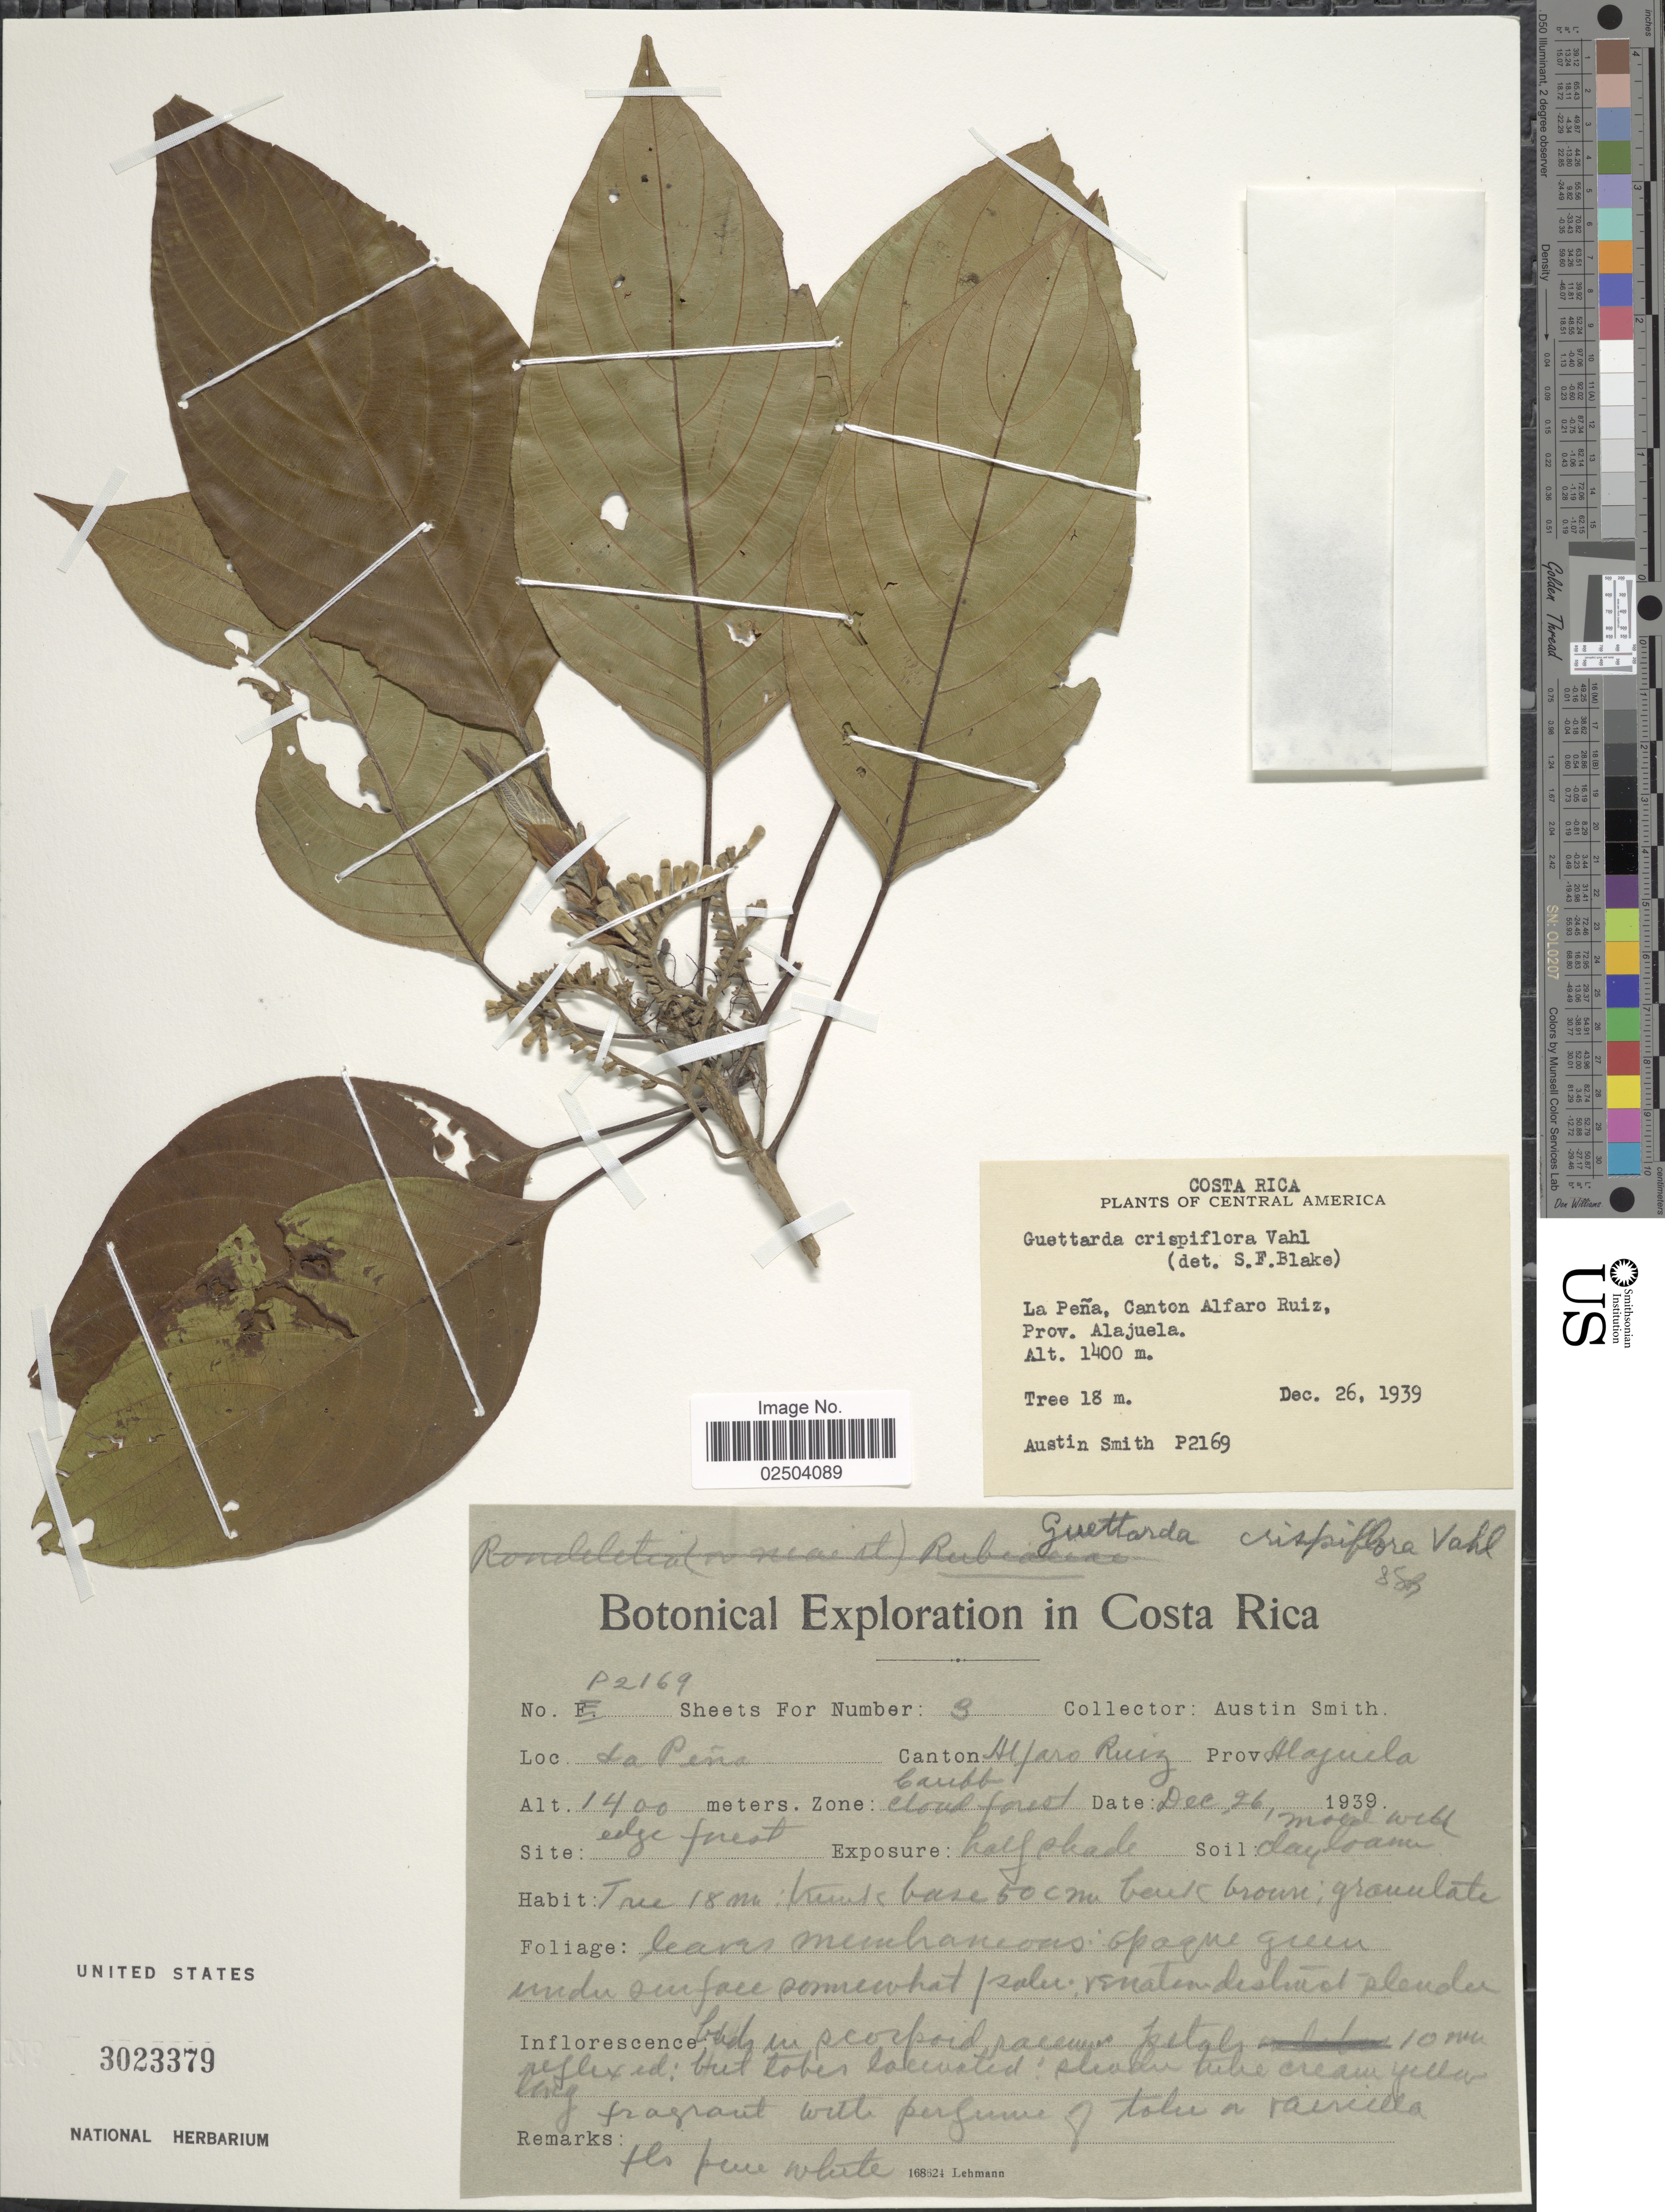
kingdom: Plantae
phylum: Tracheophyta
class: Magnoliopsida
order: Gentianales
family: Rubiaceae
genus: Guettarda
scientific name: Guettarda crispiflora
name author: Vahl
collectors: Aust P. Smith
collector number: P2169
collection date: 1939-12-26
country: Costa Rica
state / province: Alajuela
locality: La Pina. Canton: Alfaro Ruiz.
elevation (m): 1400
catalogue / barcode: US 3023379